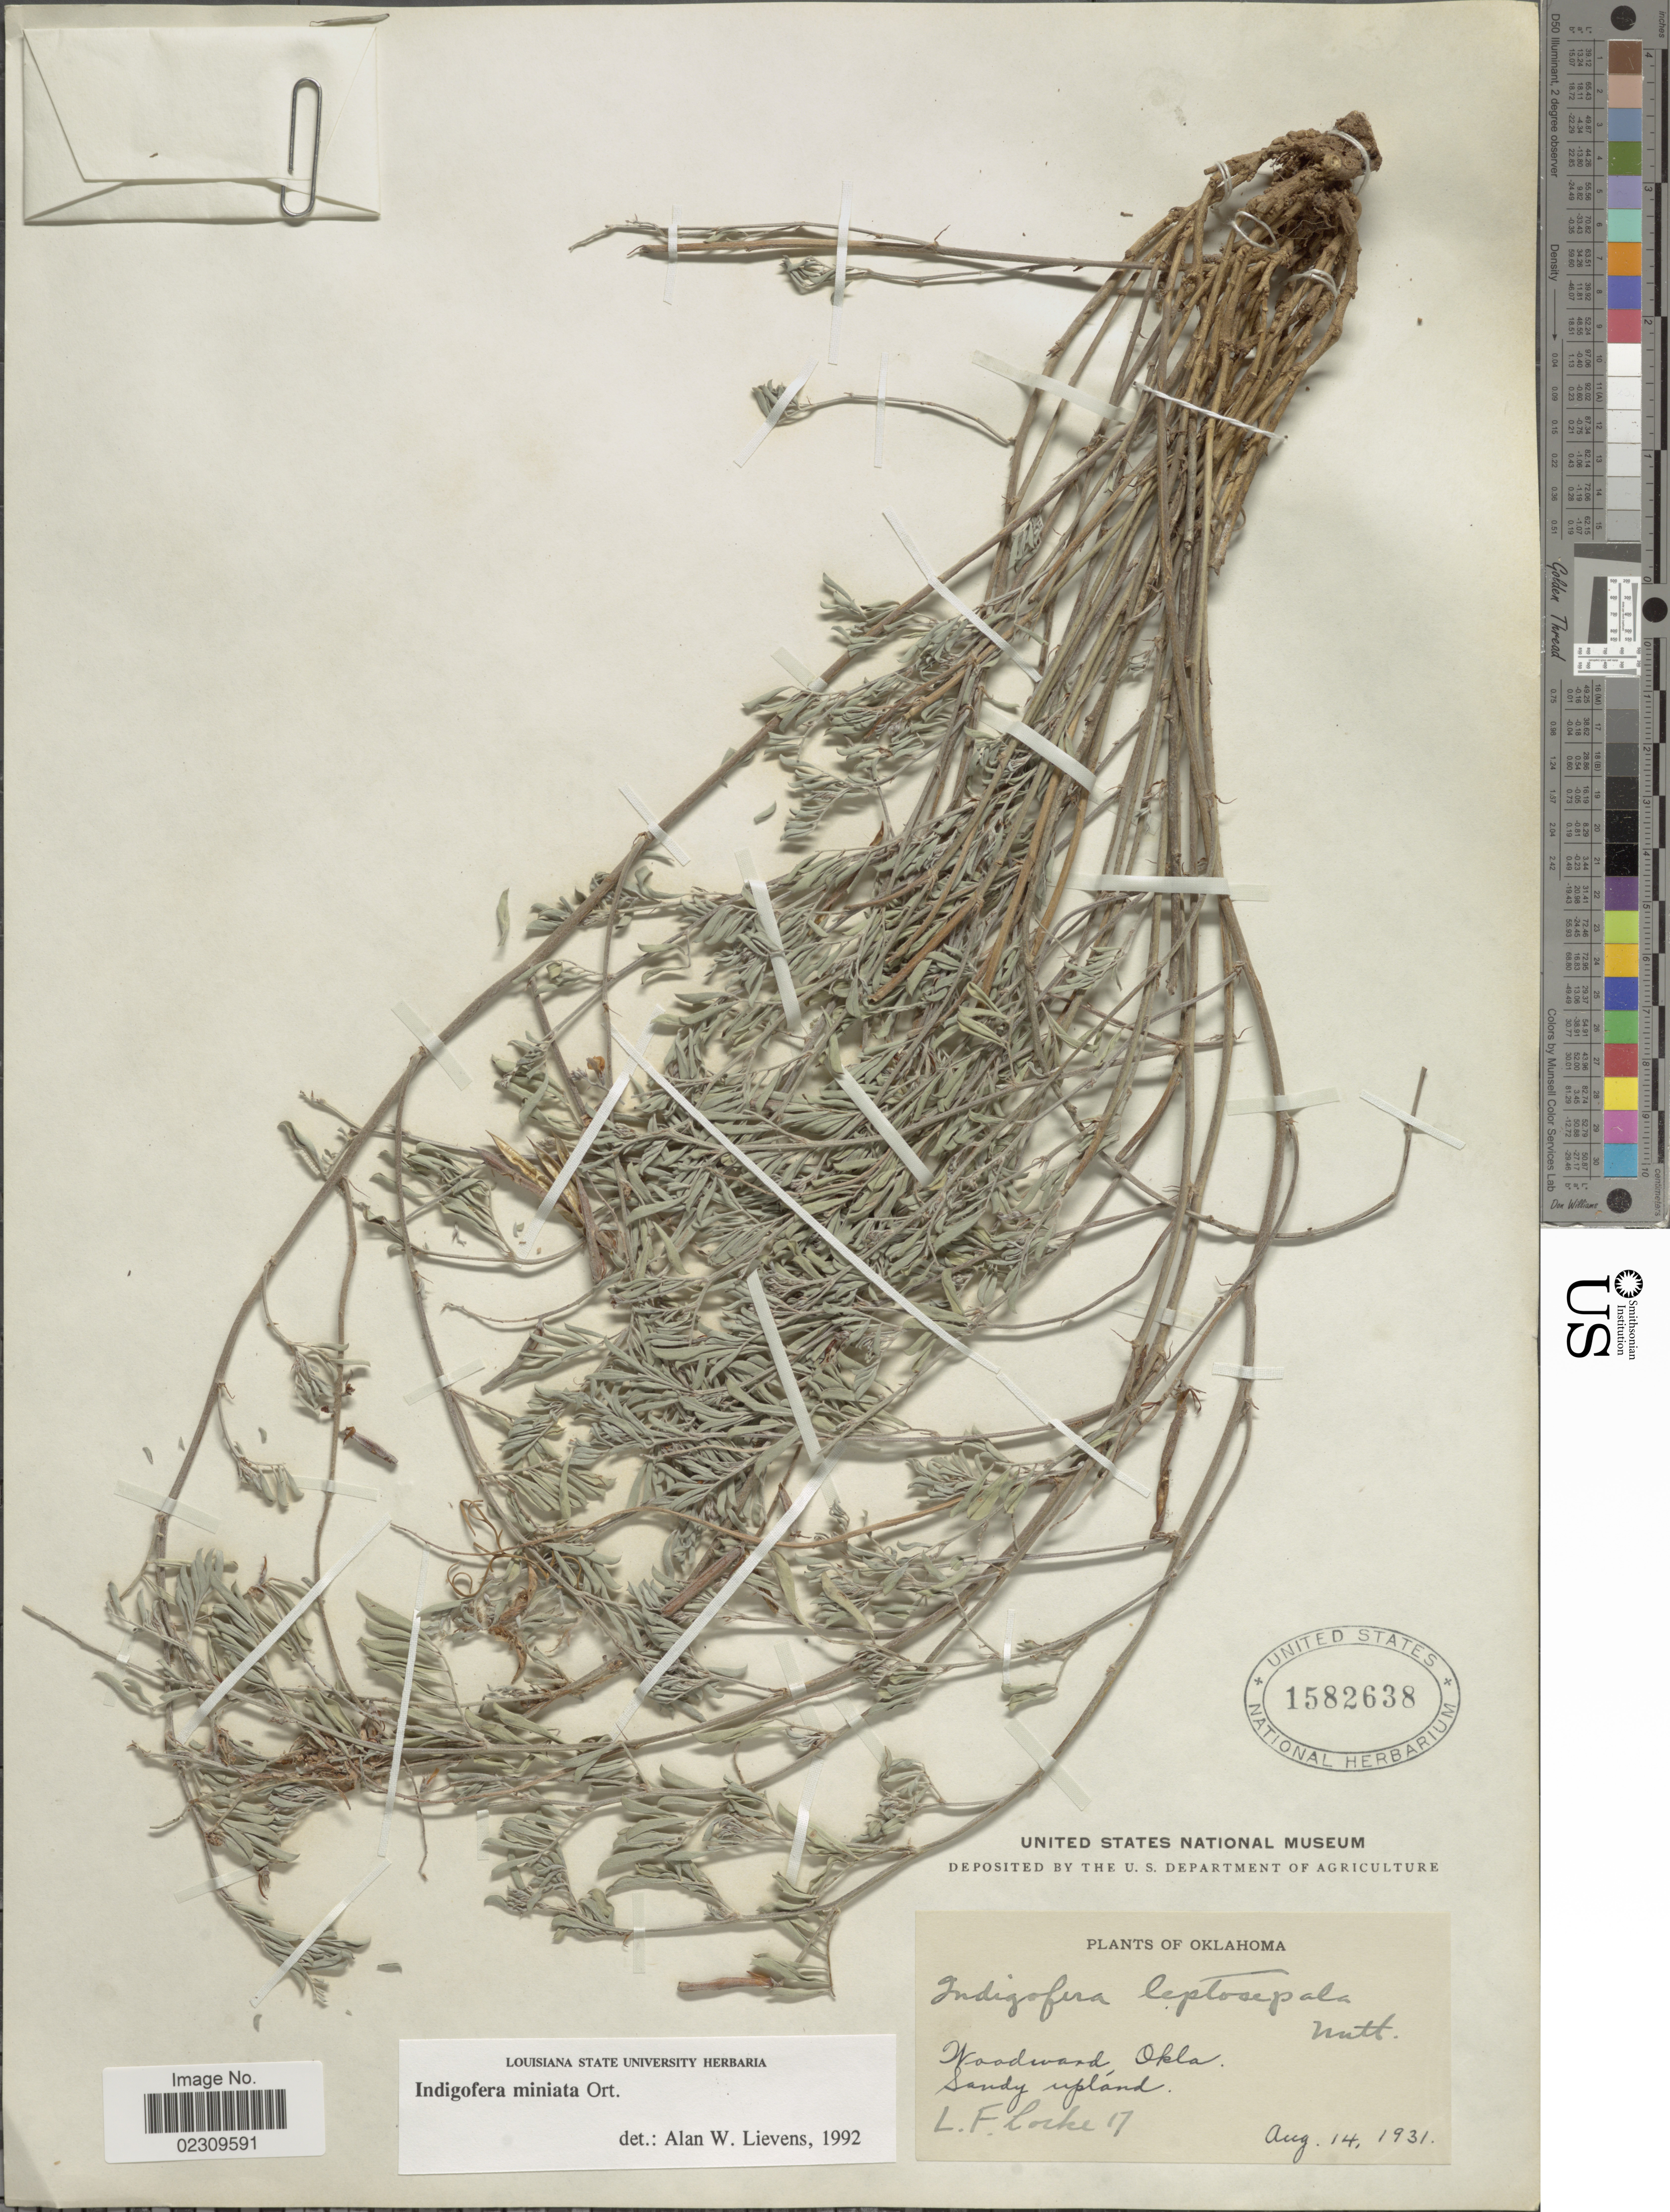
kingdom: Plantae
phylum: Tracheophyta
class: Magnoliopsida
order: Fabales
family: Fabaceae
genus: Indigofera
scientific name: Indigofera miniata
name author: Orteg.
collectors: L. Locke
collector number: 17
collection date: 1931-08-14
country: United States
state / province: Oklahoma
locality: Woodward, Okla. Sandy upland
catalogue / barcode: US 1582638